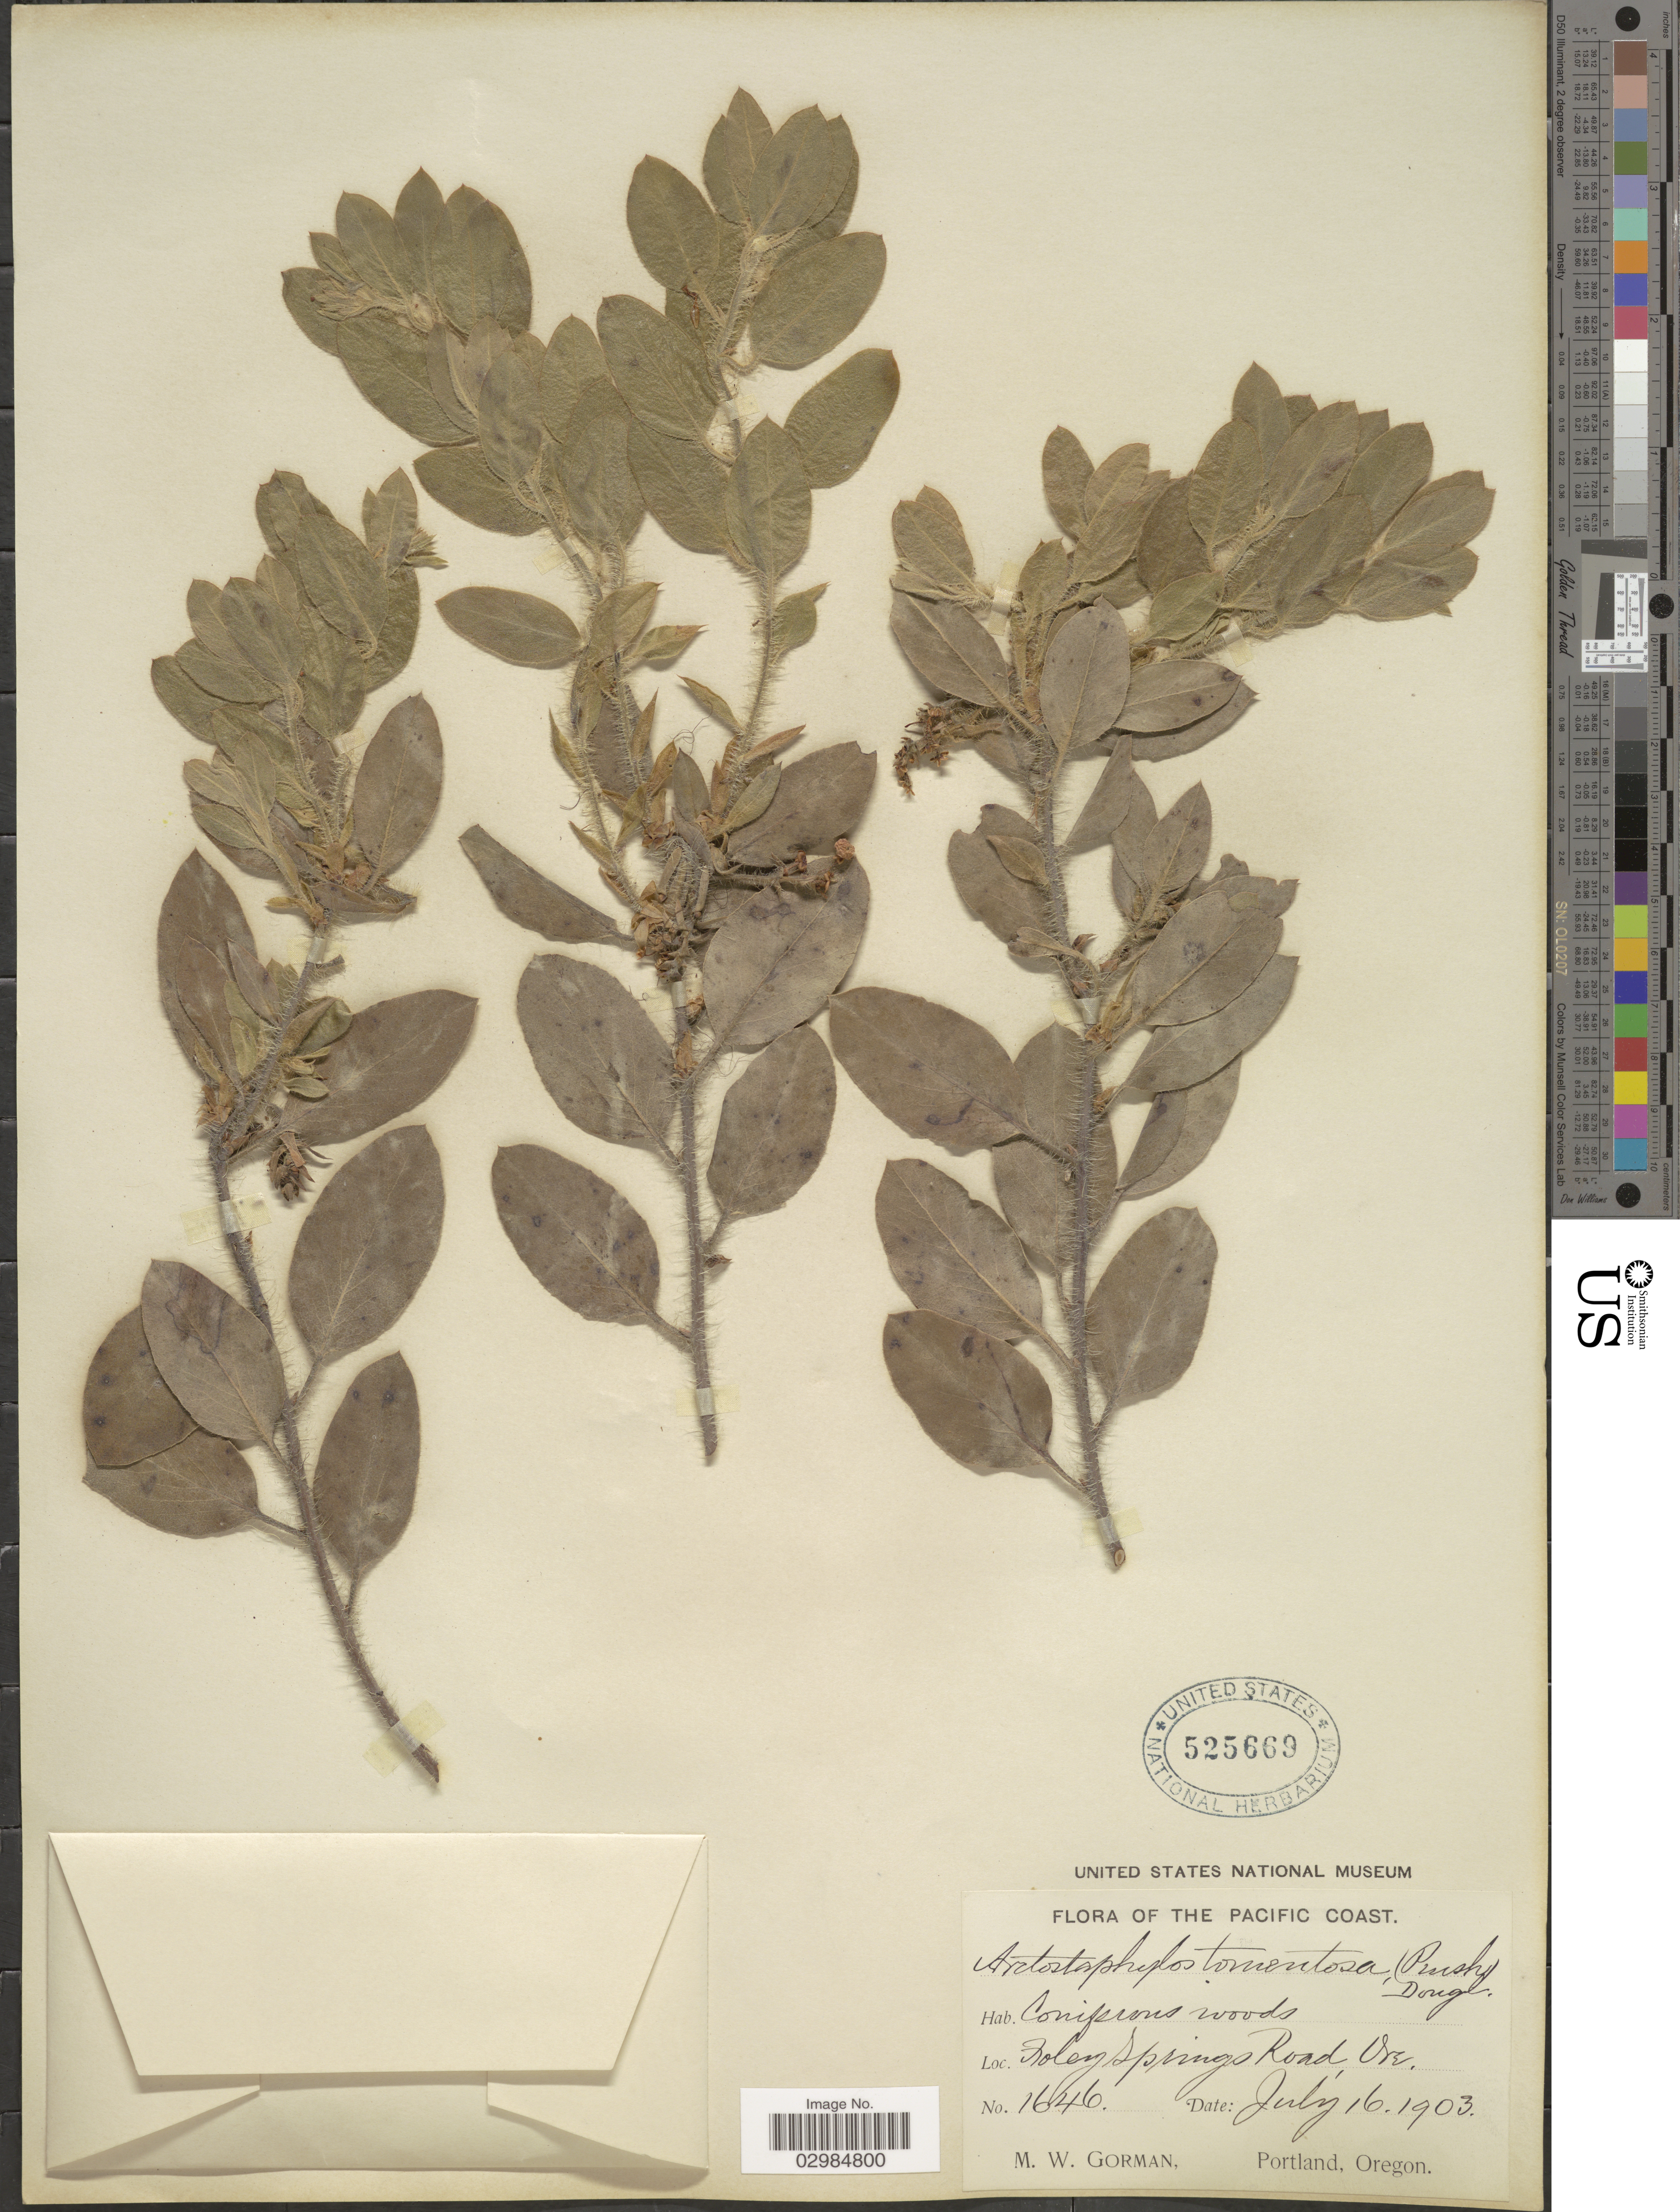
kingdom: Plantae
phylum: Tracheophyta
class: Magnoliopsida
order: Ericales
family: Ericaceae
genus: Arctostaphylos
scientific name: Arctostaphylos tomentosa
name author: (Pursh) Lindl.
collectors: M. W. Gorman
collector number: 1646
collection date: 1903-07-16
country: United States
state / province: Oregon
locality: The Pacific Coast. Foley Springs Road, Ore.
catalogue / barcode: US 525669